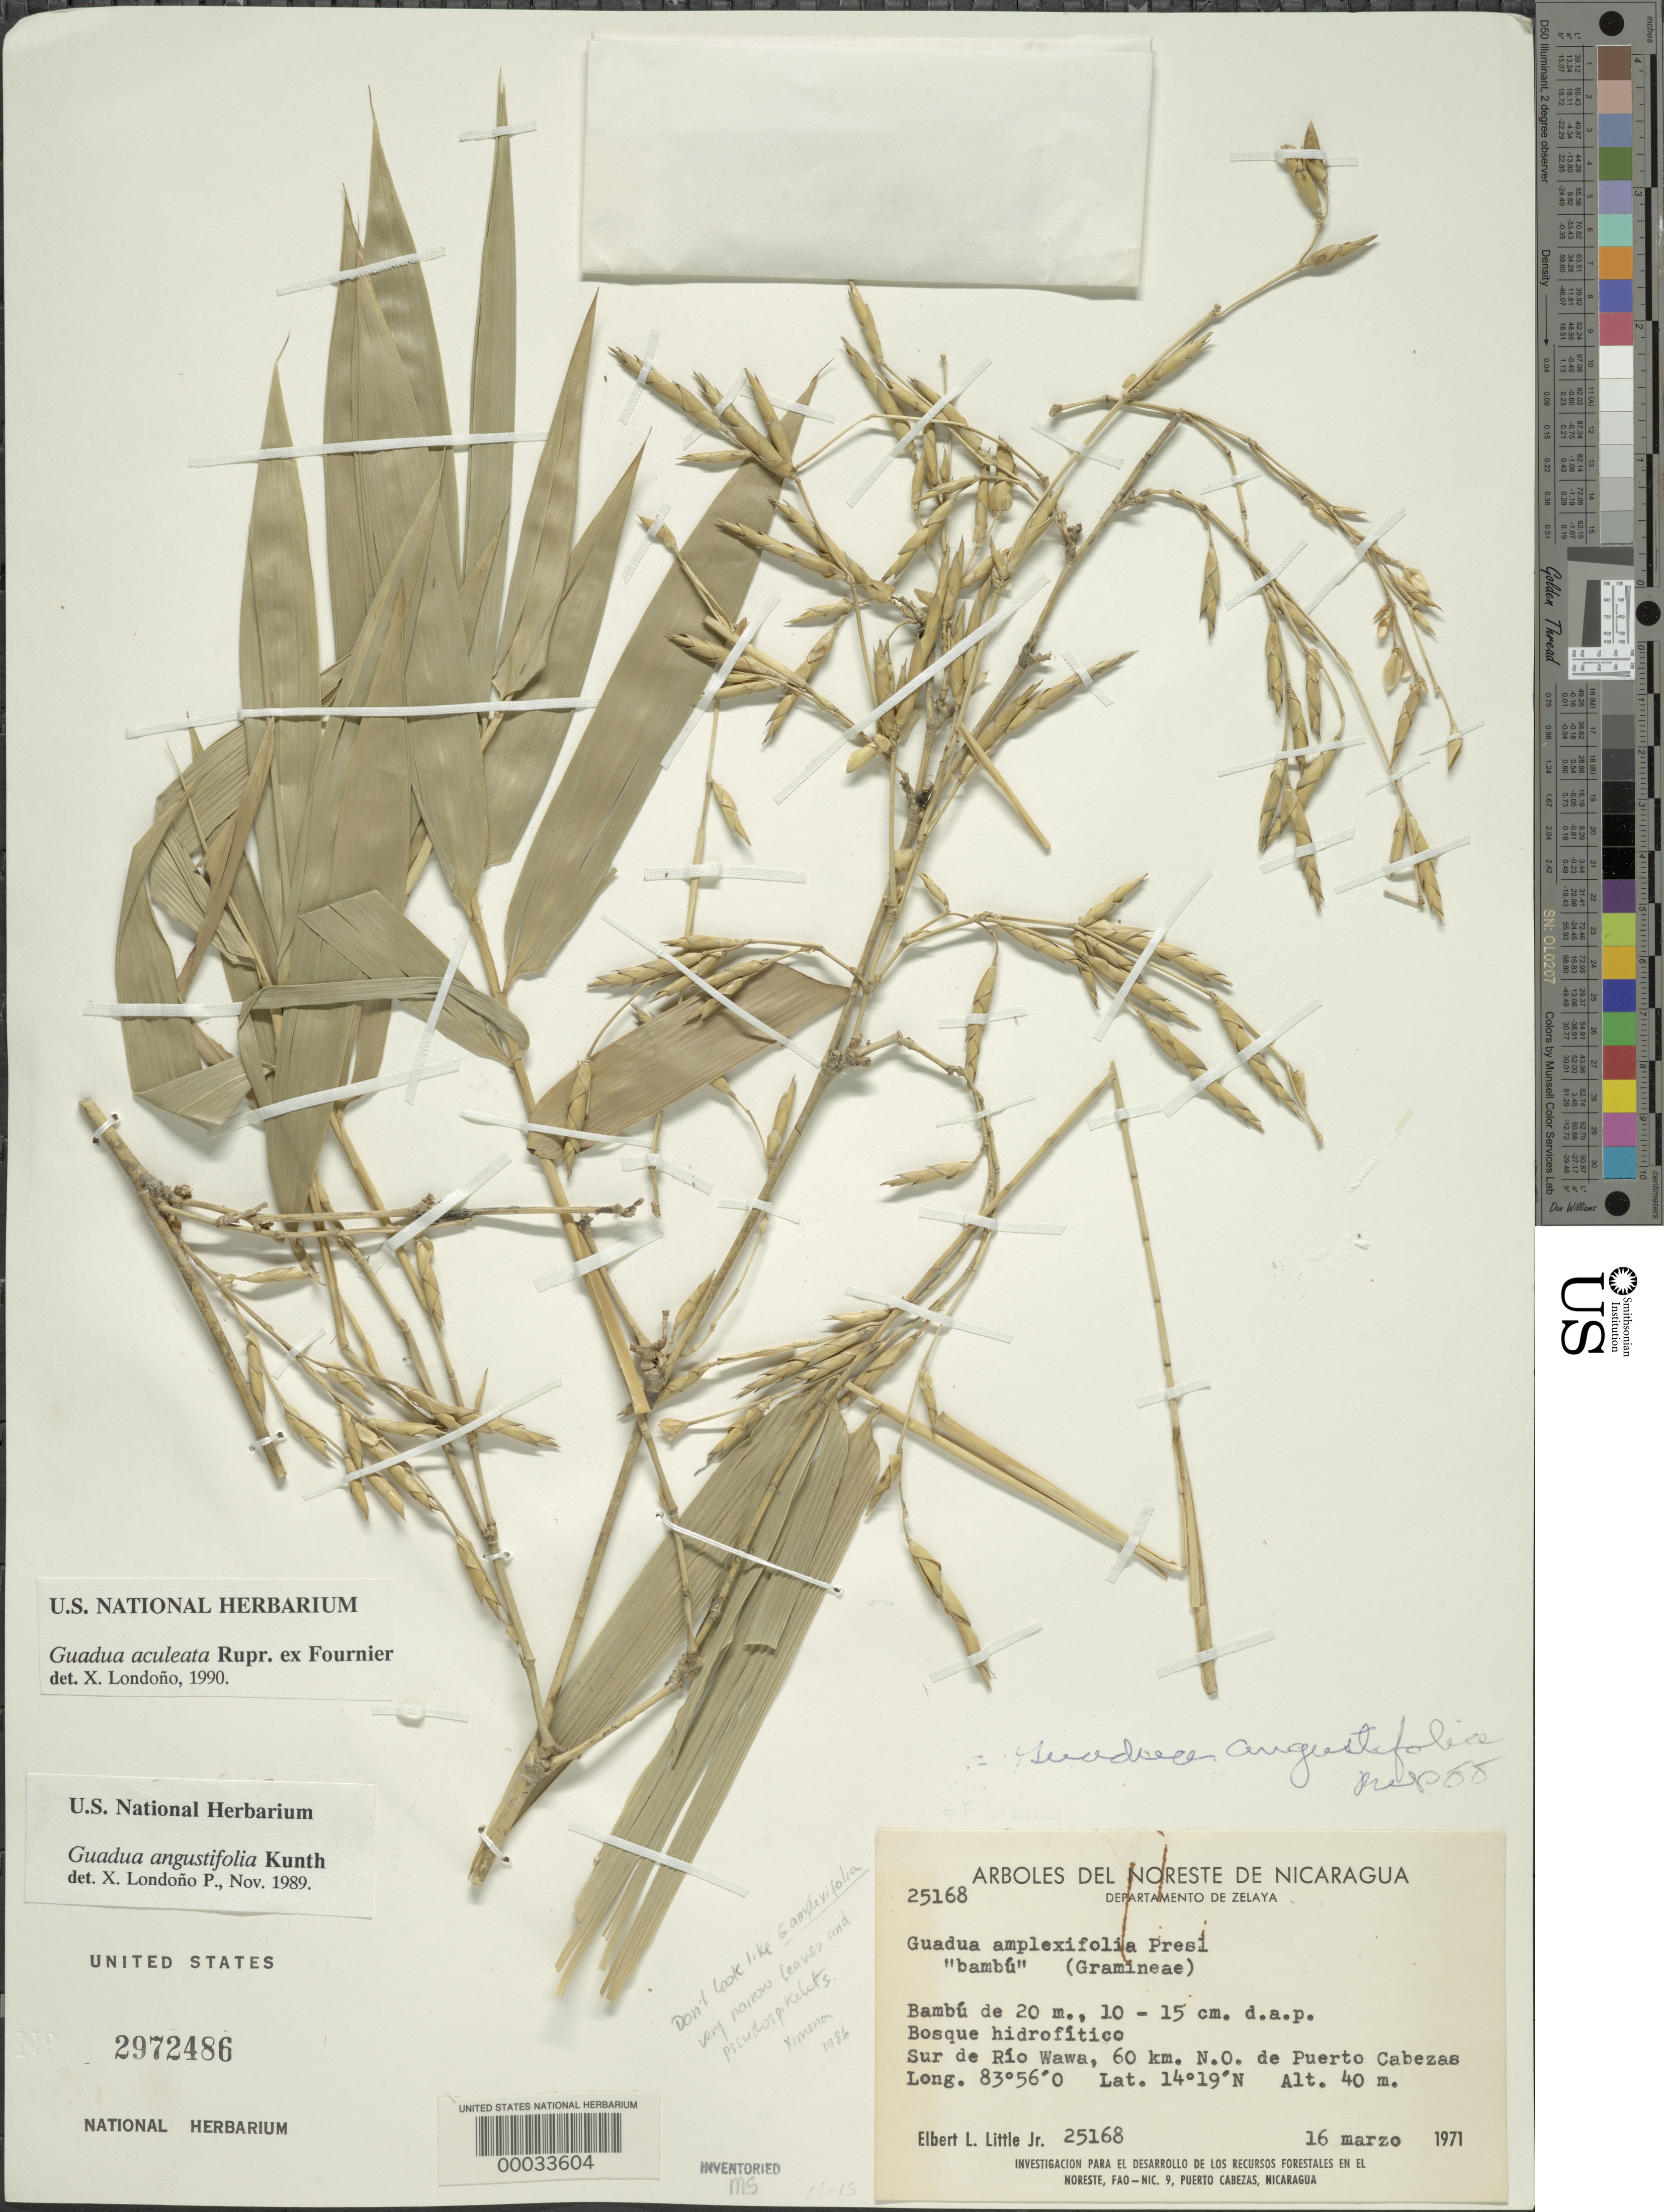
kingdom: Plantae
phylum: Tracheophyta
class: Liliopsida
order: Poales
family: Poaceae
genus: Guadua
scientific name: Guadua aculeata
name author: Rupr. ex E. Fourn.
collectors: E. L. Little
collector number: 25168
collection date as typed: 16 Mar 1971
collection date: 1971-03-16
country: Nicaragua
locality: S of rio wawa, 60 km ne of puerto cabezas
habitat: Water-loving forest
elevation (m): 40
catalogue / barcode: US 2972486